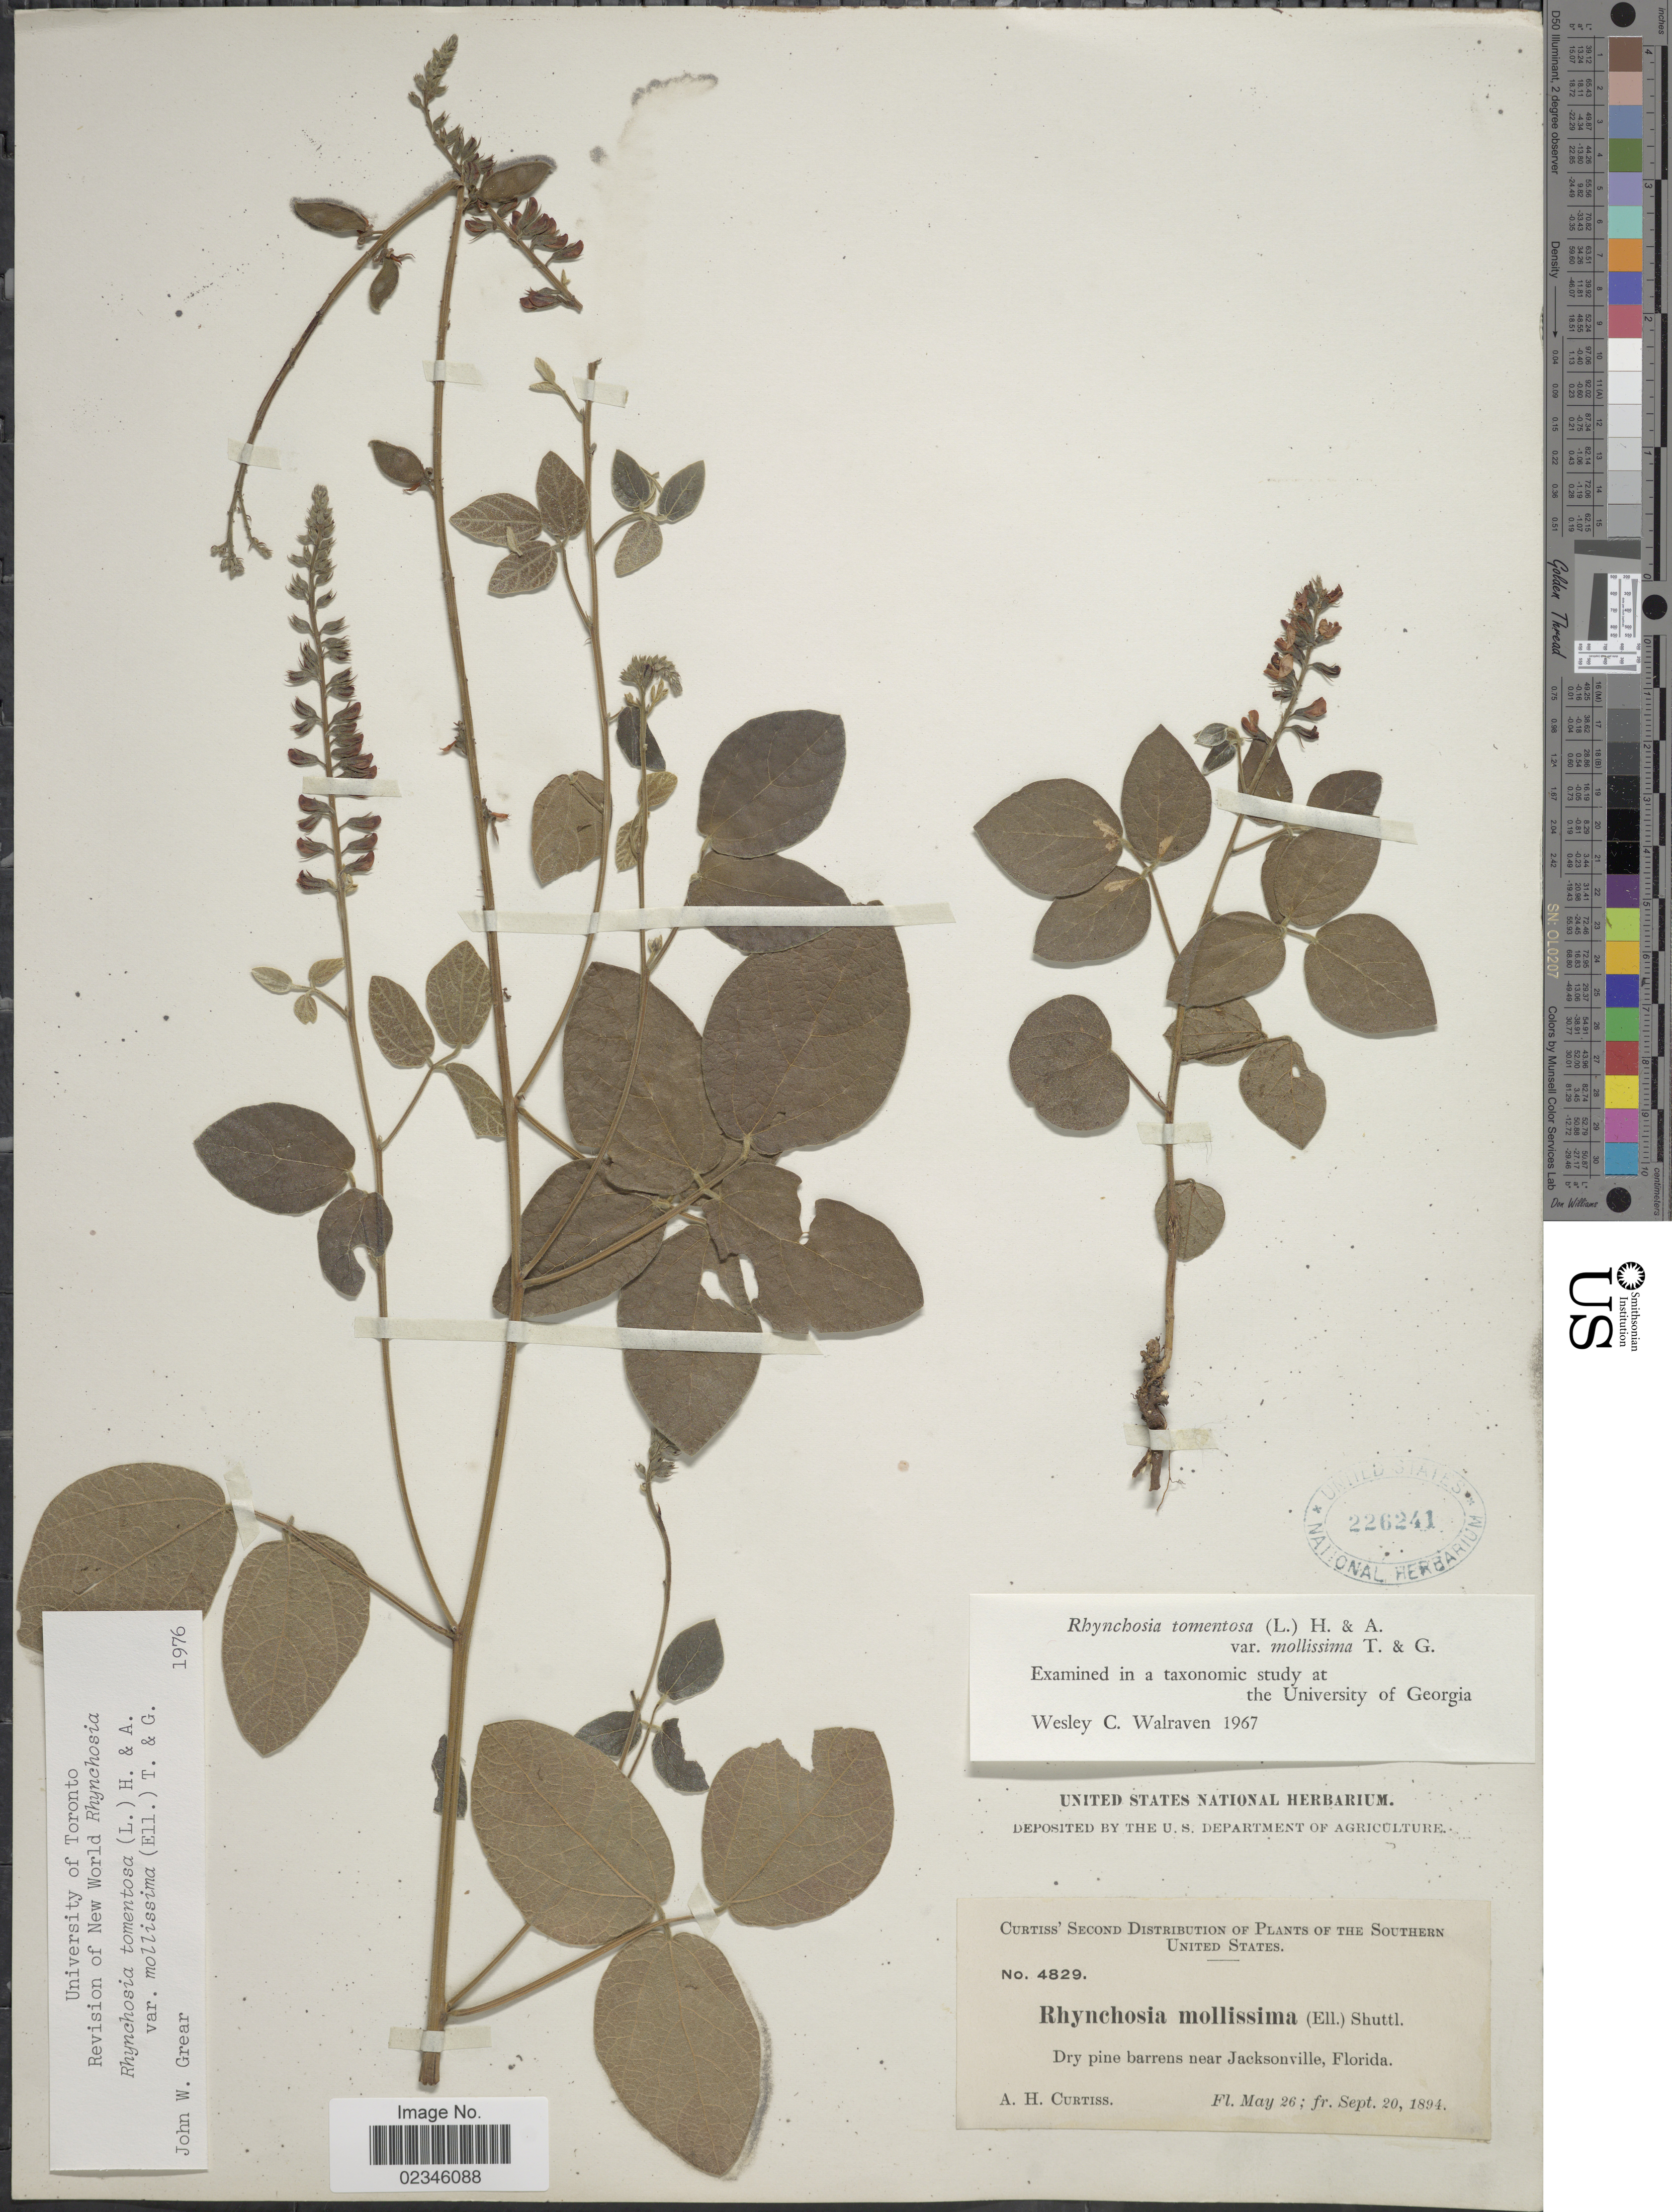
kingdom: Plantae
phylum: Tracheophyta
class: Magnoliopsida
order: Fabales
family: Fabaceae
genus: Rhynchosia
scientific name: Rhynchosia tomentosa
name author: (L.) Hook. & Arn.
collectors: A. H. Curtiss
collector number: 4829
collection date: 1894-05-26/1894-09-20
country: United States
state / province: Florida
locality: Southern United States. Dry pine barrens near Jacksonville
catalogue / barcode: US 226241